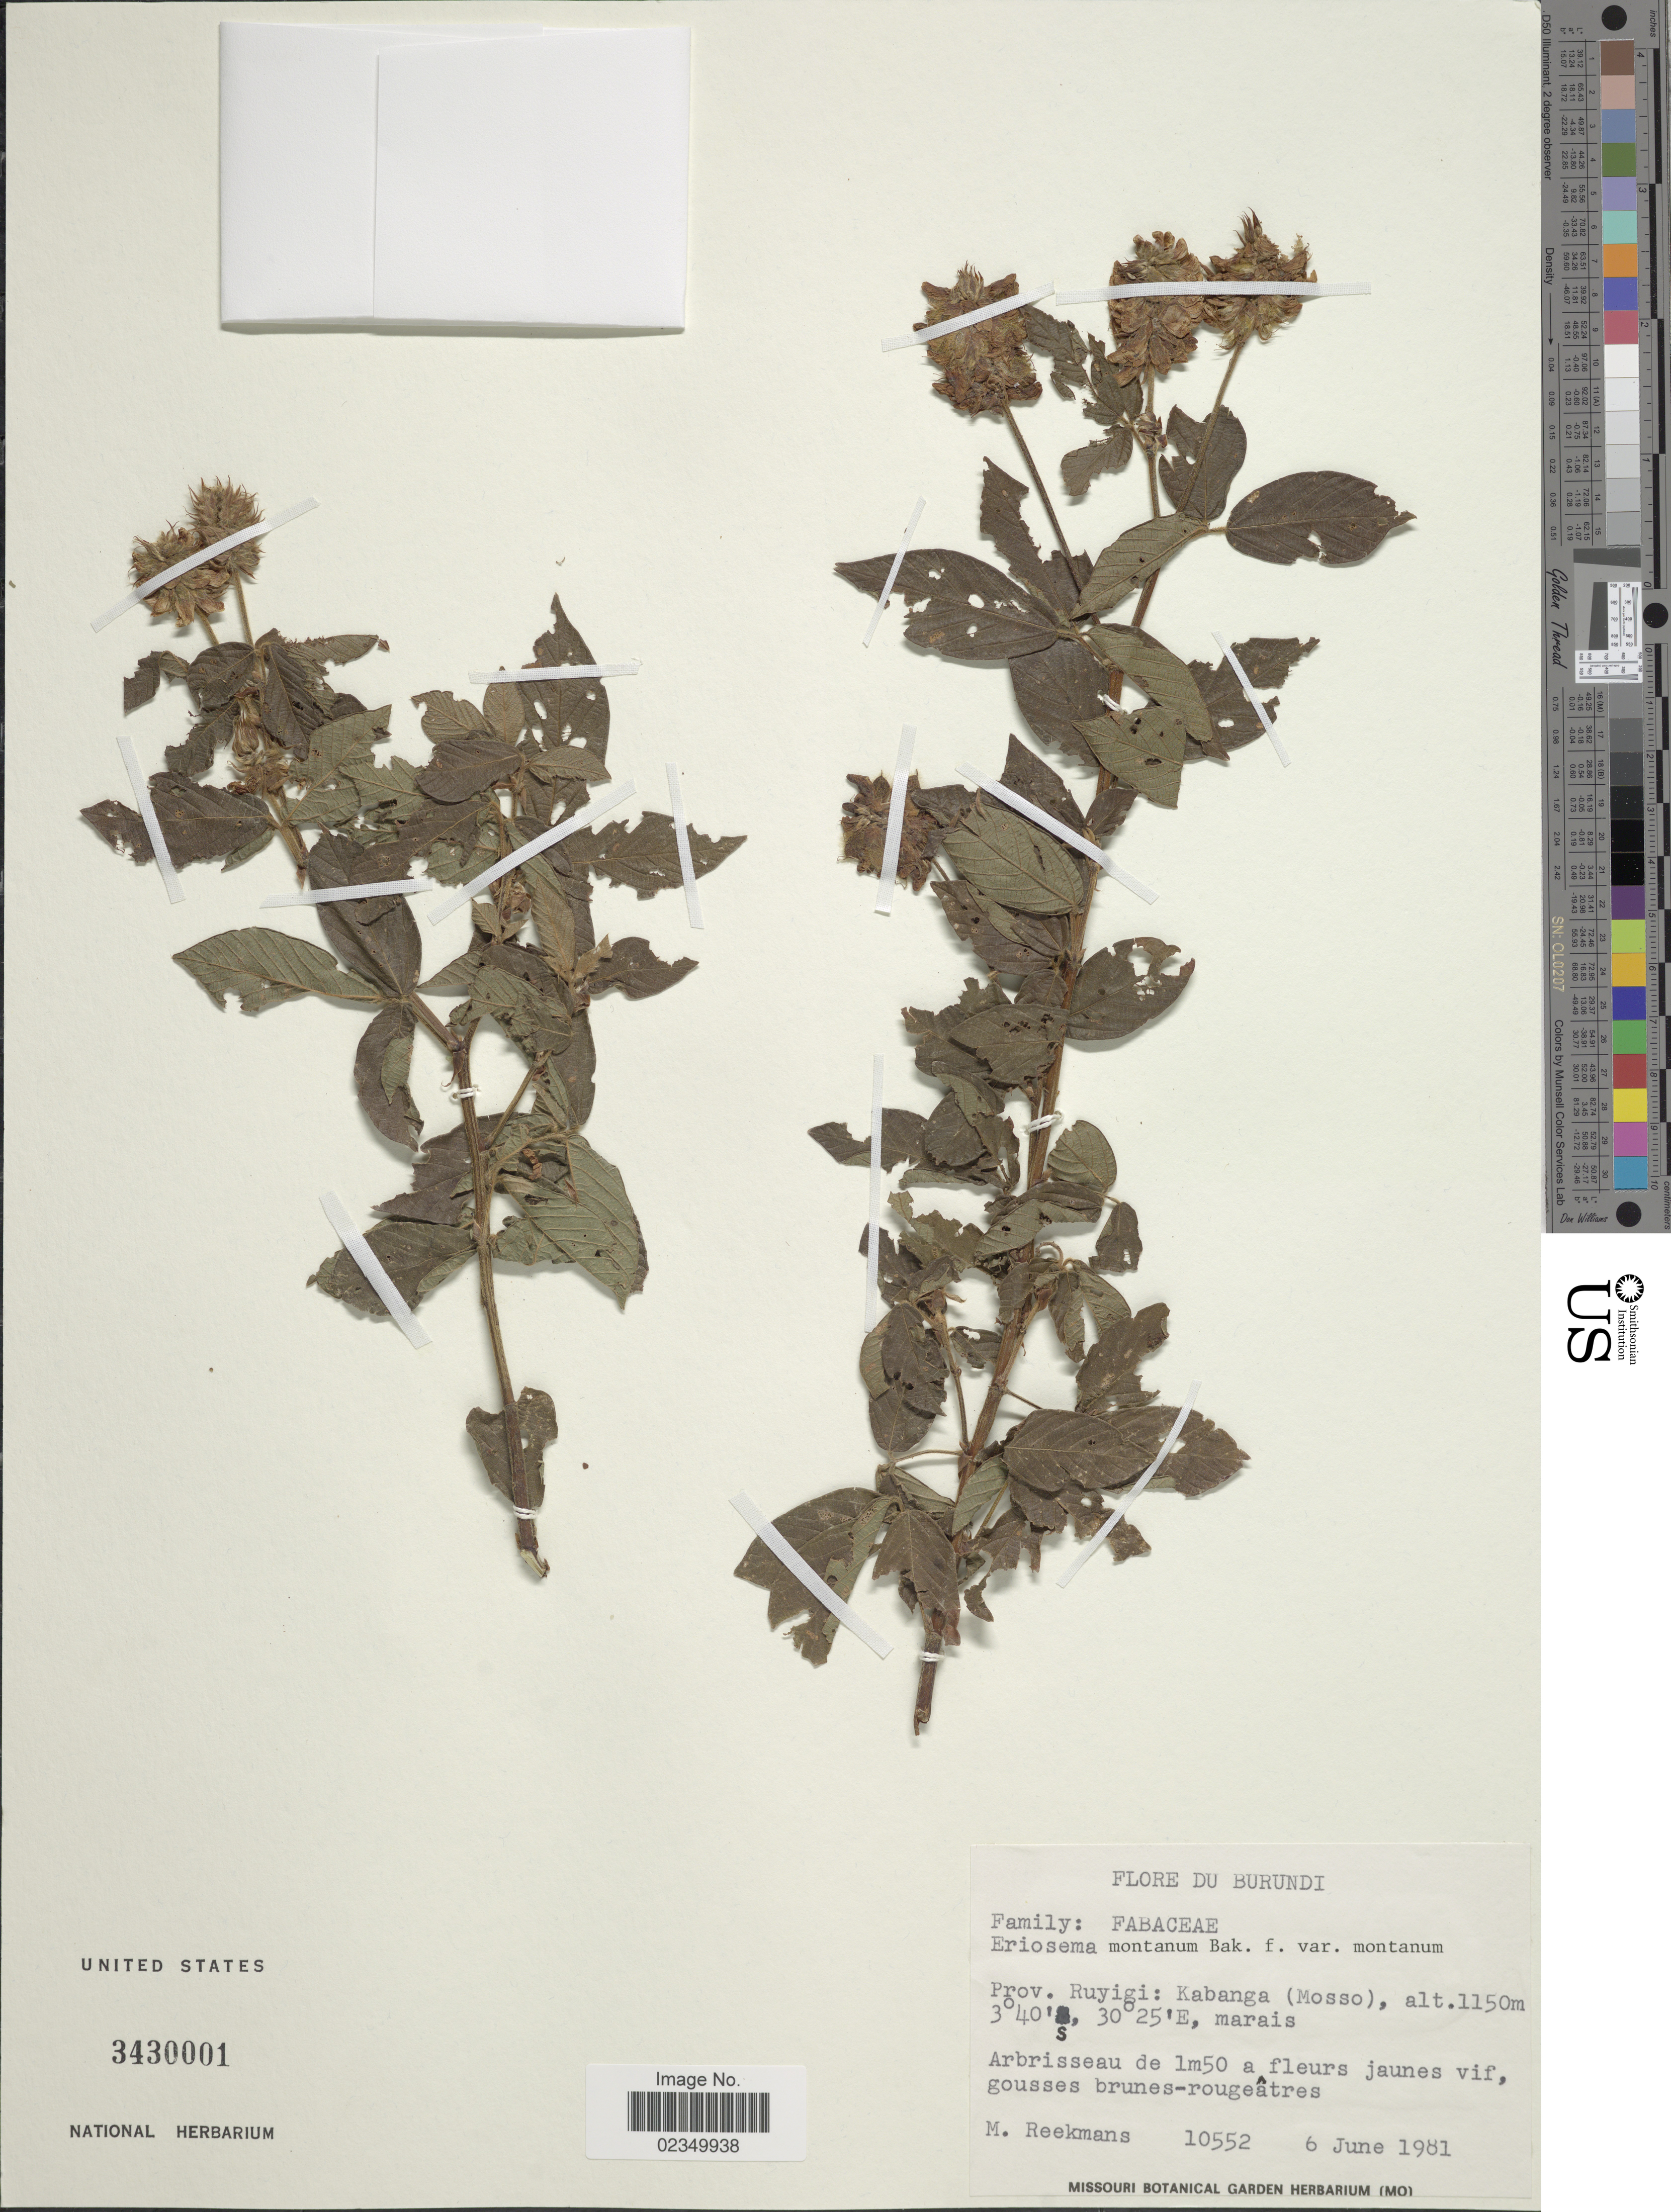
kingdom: Plantae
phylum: Tracheophyta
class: Magnoliopsida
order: Fabales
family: Fabaceae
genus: Eriosema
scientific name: Eriosema montanum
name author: Baker f.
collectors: M. Reekmans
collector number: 10552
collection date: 1981-06-06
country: Burundi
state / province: Ruyigi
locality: Du Burundi, Kabanga (Mosso)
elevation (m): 1150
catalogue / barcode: US 3430001